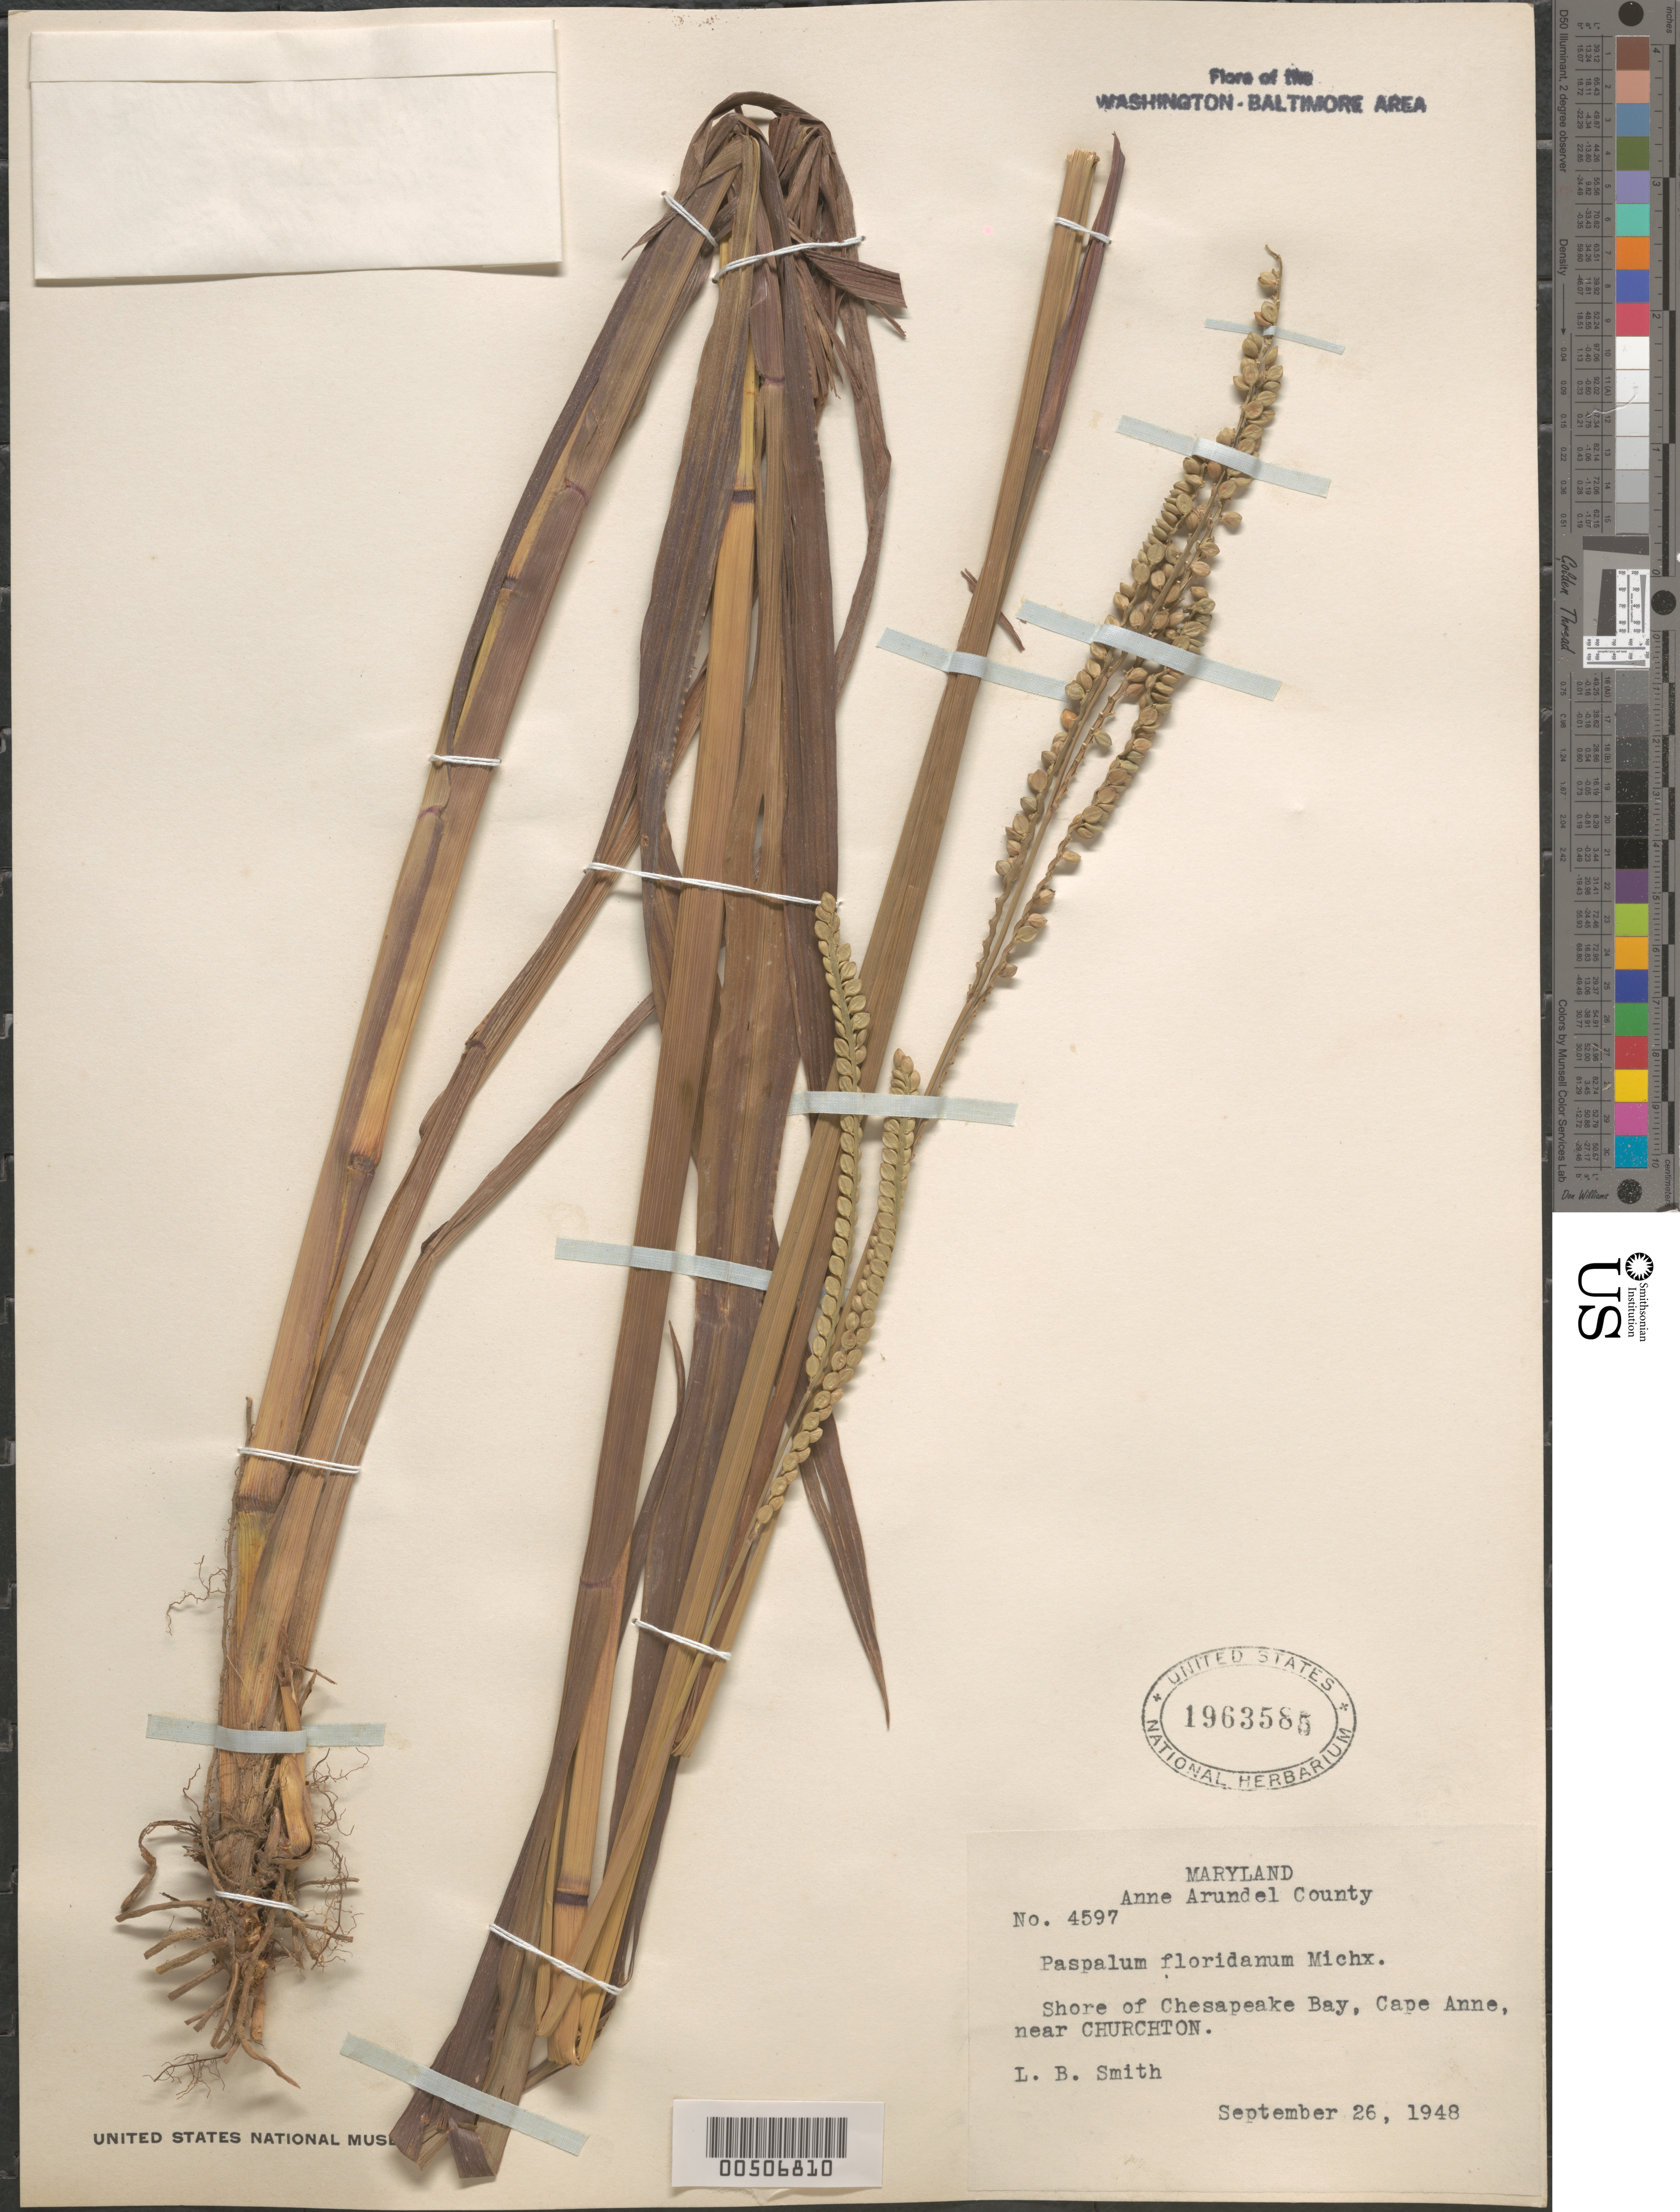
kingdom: Plantae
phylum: Tracheophyta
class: Liliopsida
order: Poales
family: Poaceae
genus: Paspalum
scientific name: Paspalum floridanum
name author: Michx.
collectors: L. Smith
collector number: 4597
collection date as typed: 26 Sep 1948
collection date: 1948-09-26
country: United States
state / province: Maryland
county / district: Anne Arundel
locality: Chesapeake Bay, Cape Anne, near Churchton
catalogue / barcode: US 1963585